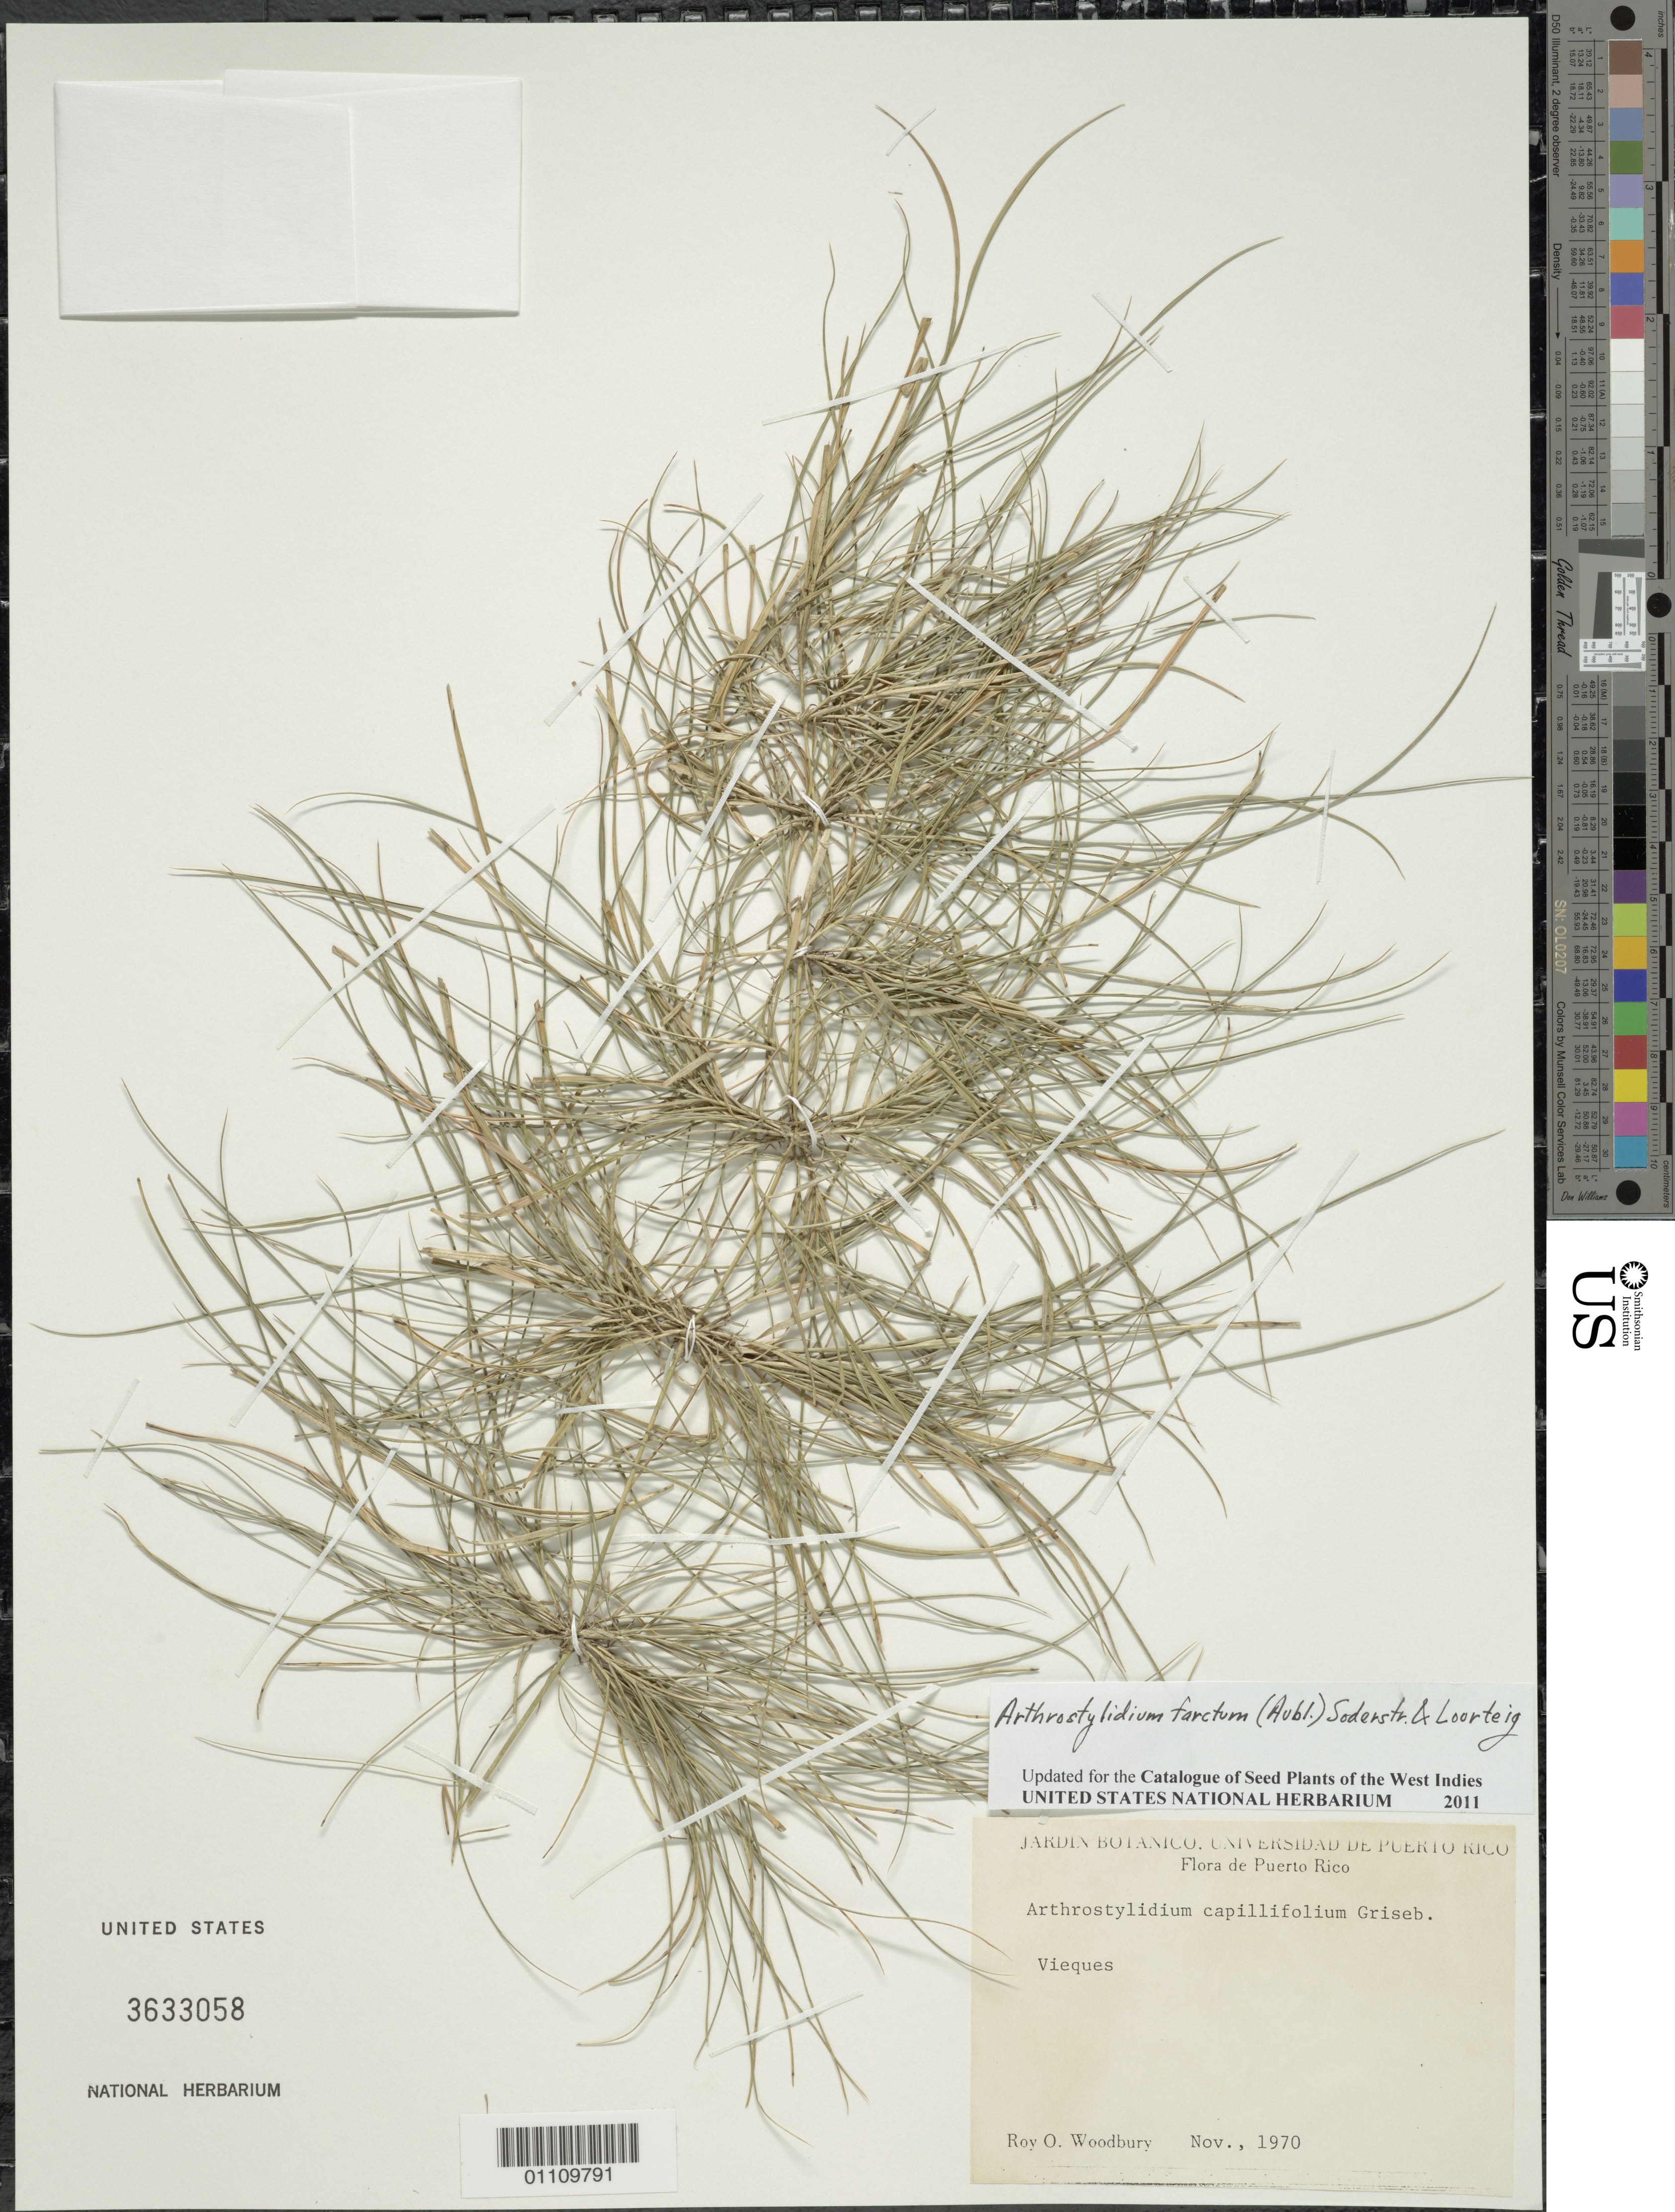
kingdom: Plantae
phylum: Tracheophyta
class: Liliopsida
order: Poales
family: Poaceae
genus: Tibisia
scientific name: Tibisia farcta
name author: (Aubl.) C.D. Tyrrell et al.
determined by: Londoño, X., (TULV), Jardin Botanico "Juan Maria Cespedes"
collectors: R. O. Woodbury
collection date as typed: Nov 1970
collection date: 1970-11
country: Puerto Rico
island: Vieques I.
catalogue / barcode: US 3633058